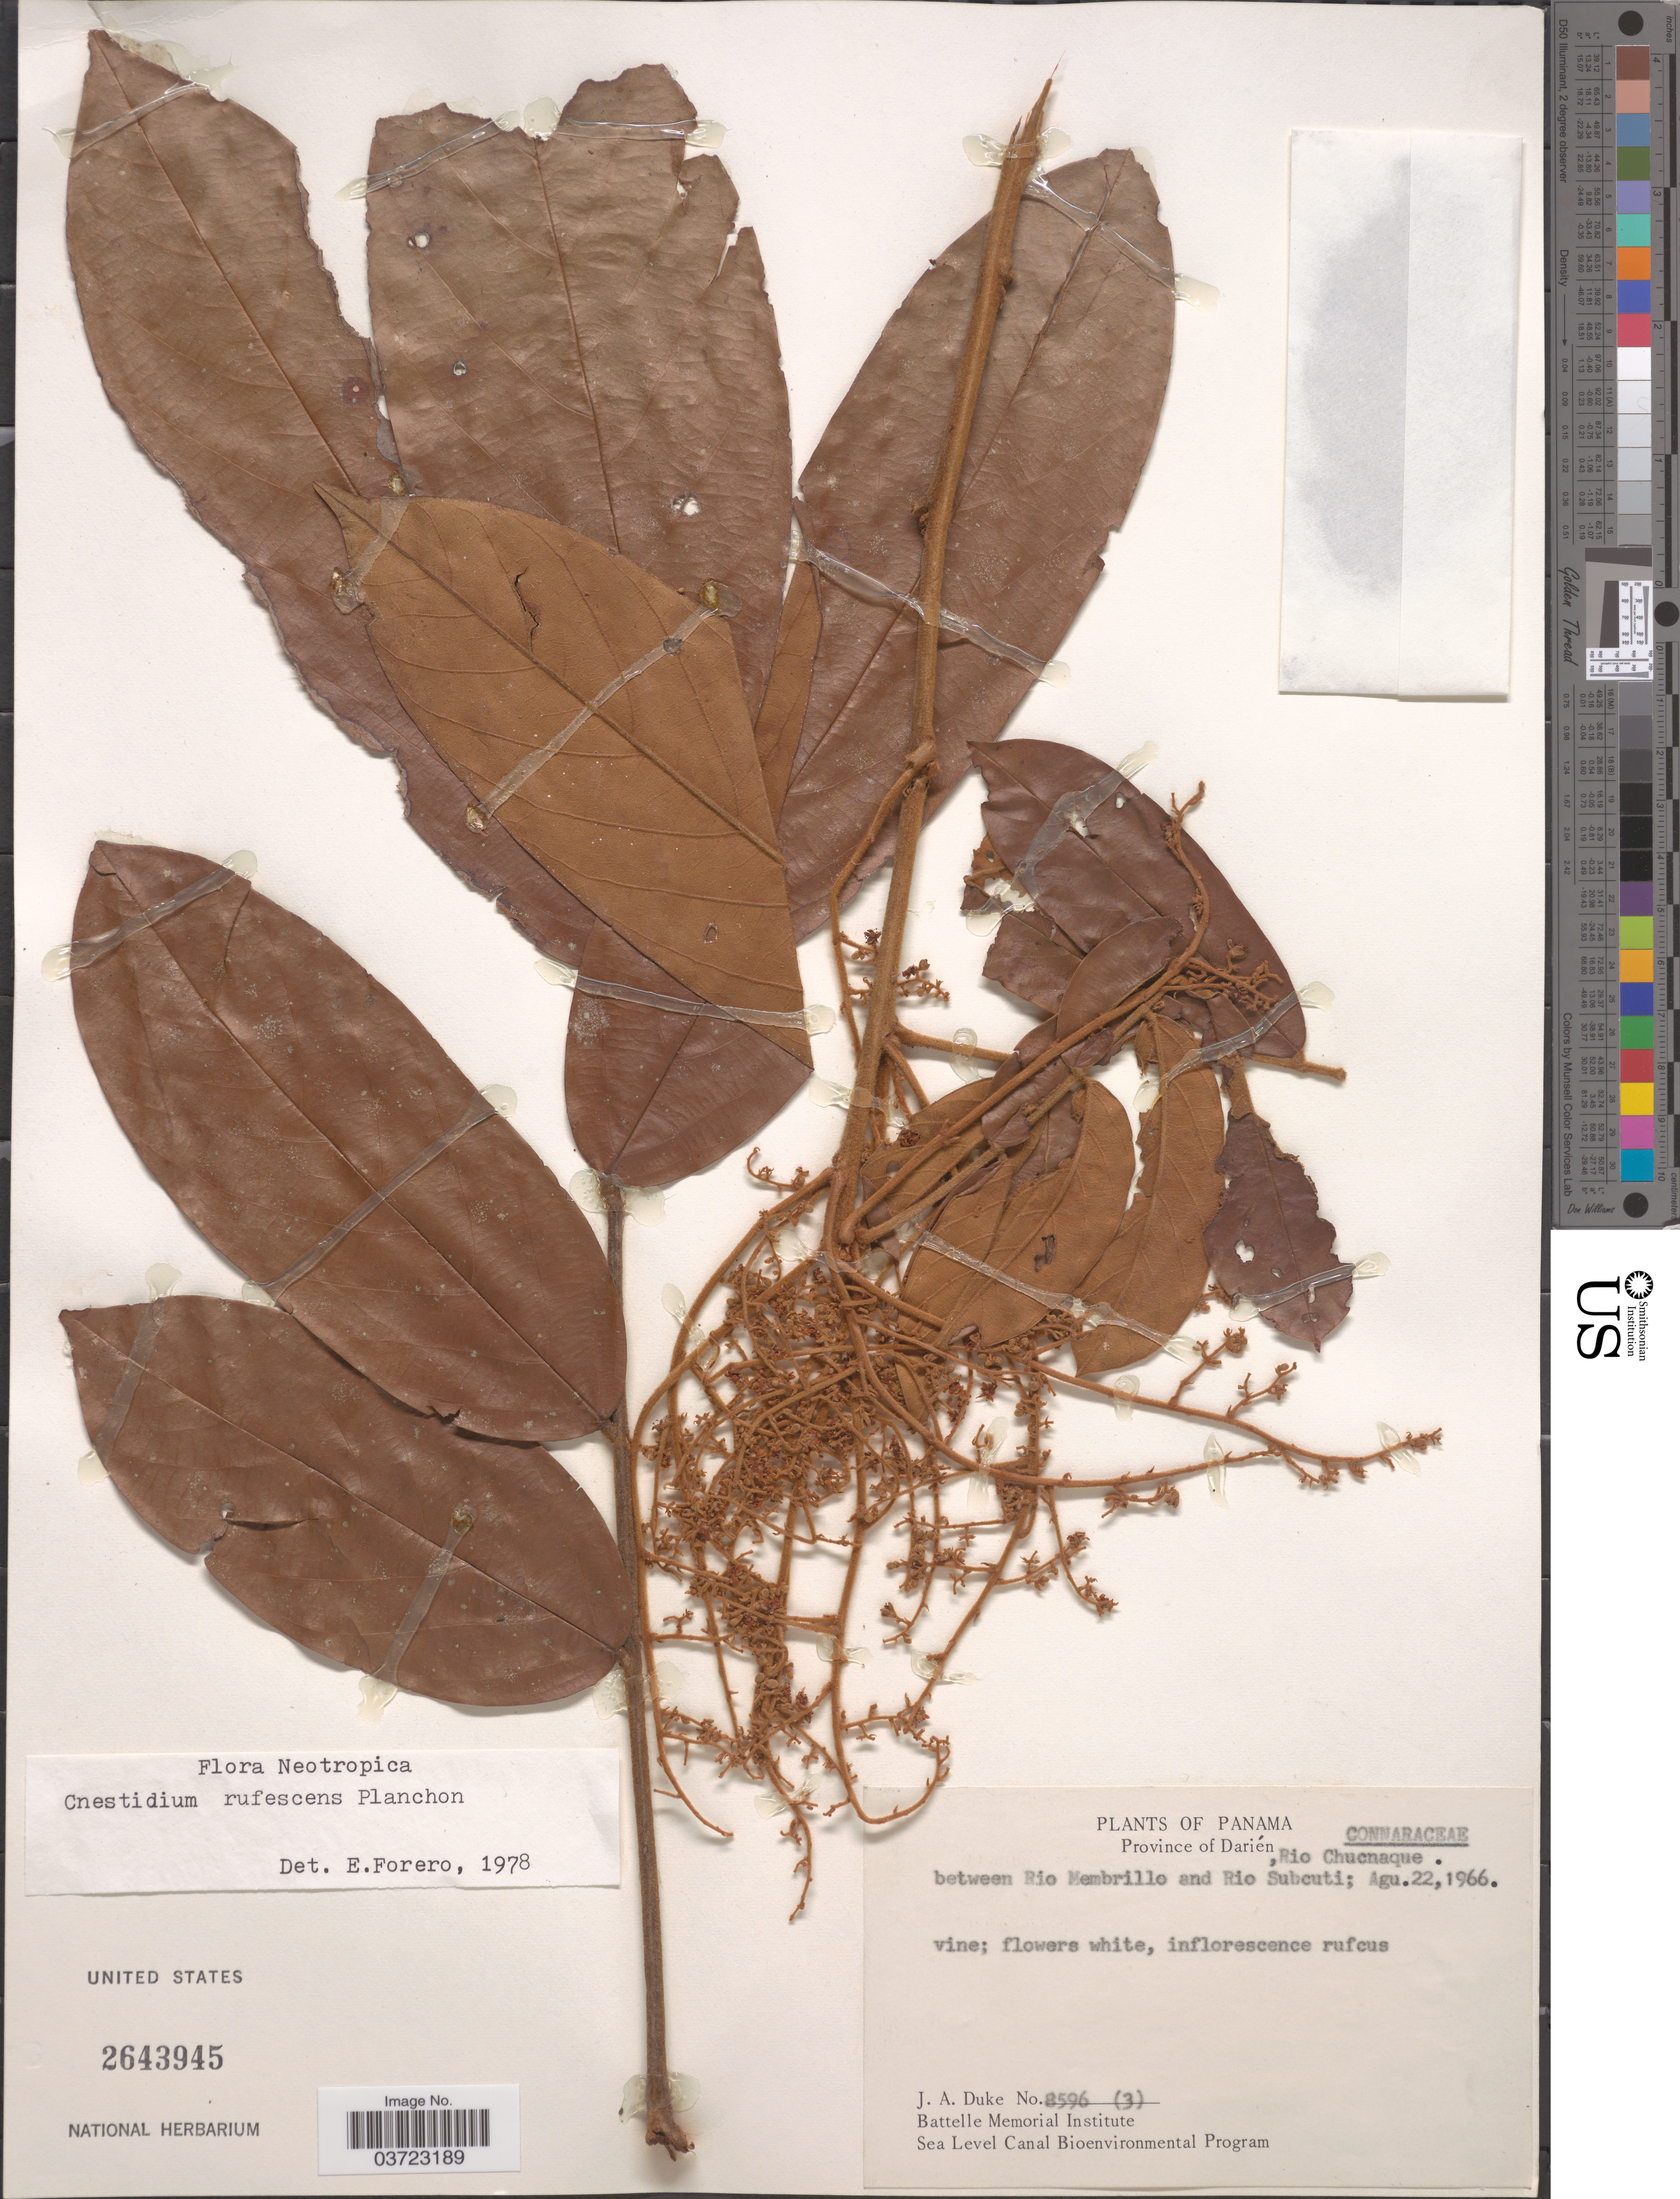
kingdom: Plantae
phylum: Tracheophyta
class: Magnoliopsida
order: Oxalidales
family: Connaraceae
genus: Cnestidium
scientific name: Cnestidium rufescens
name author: Planch.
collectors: J. A. Duke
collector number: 8596(3)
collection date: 1966-08-22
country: Panama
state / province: Darien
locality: Between Rio Membrillo, Rio Chucnaque and Rio Subcuti.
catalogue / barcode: US 2643945